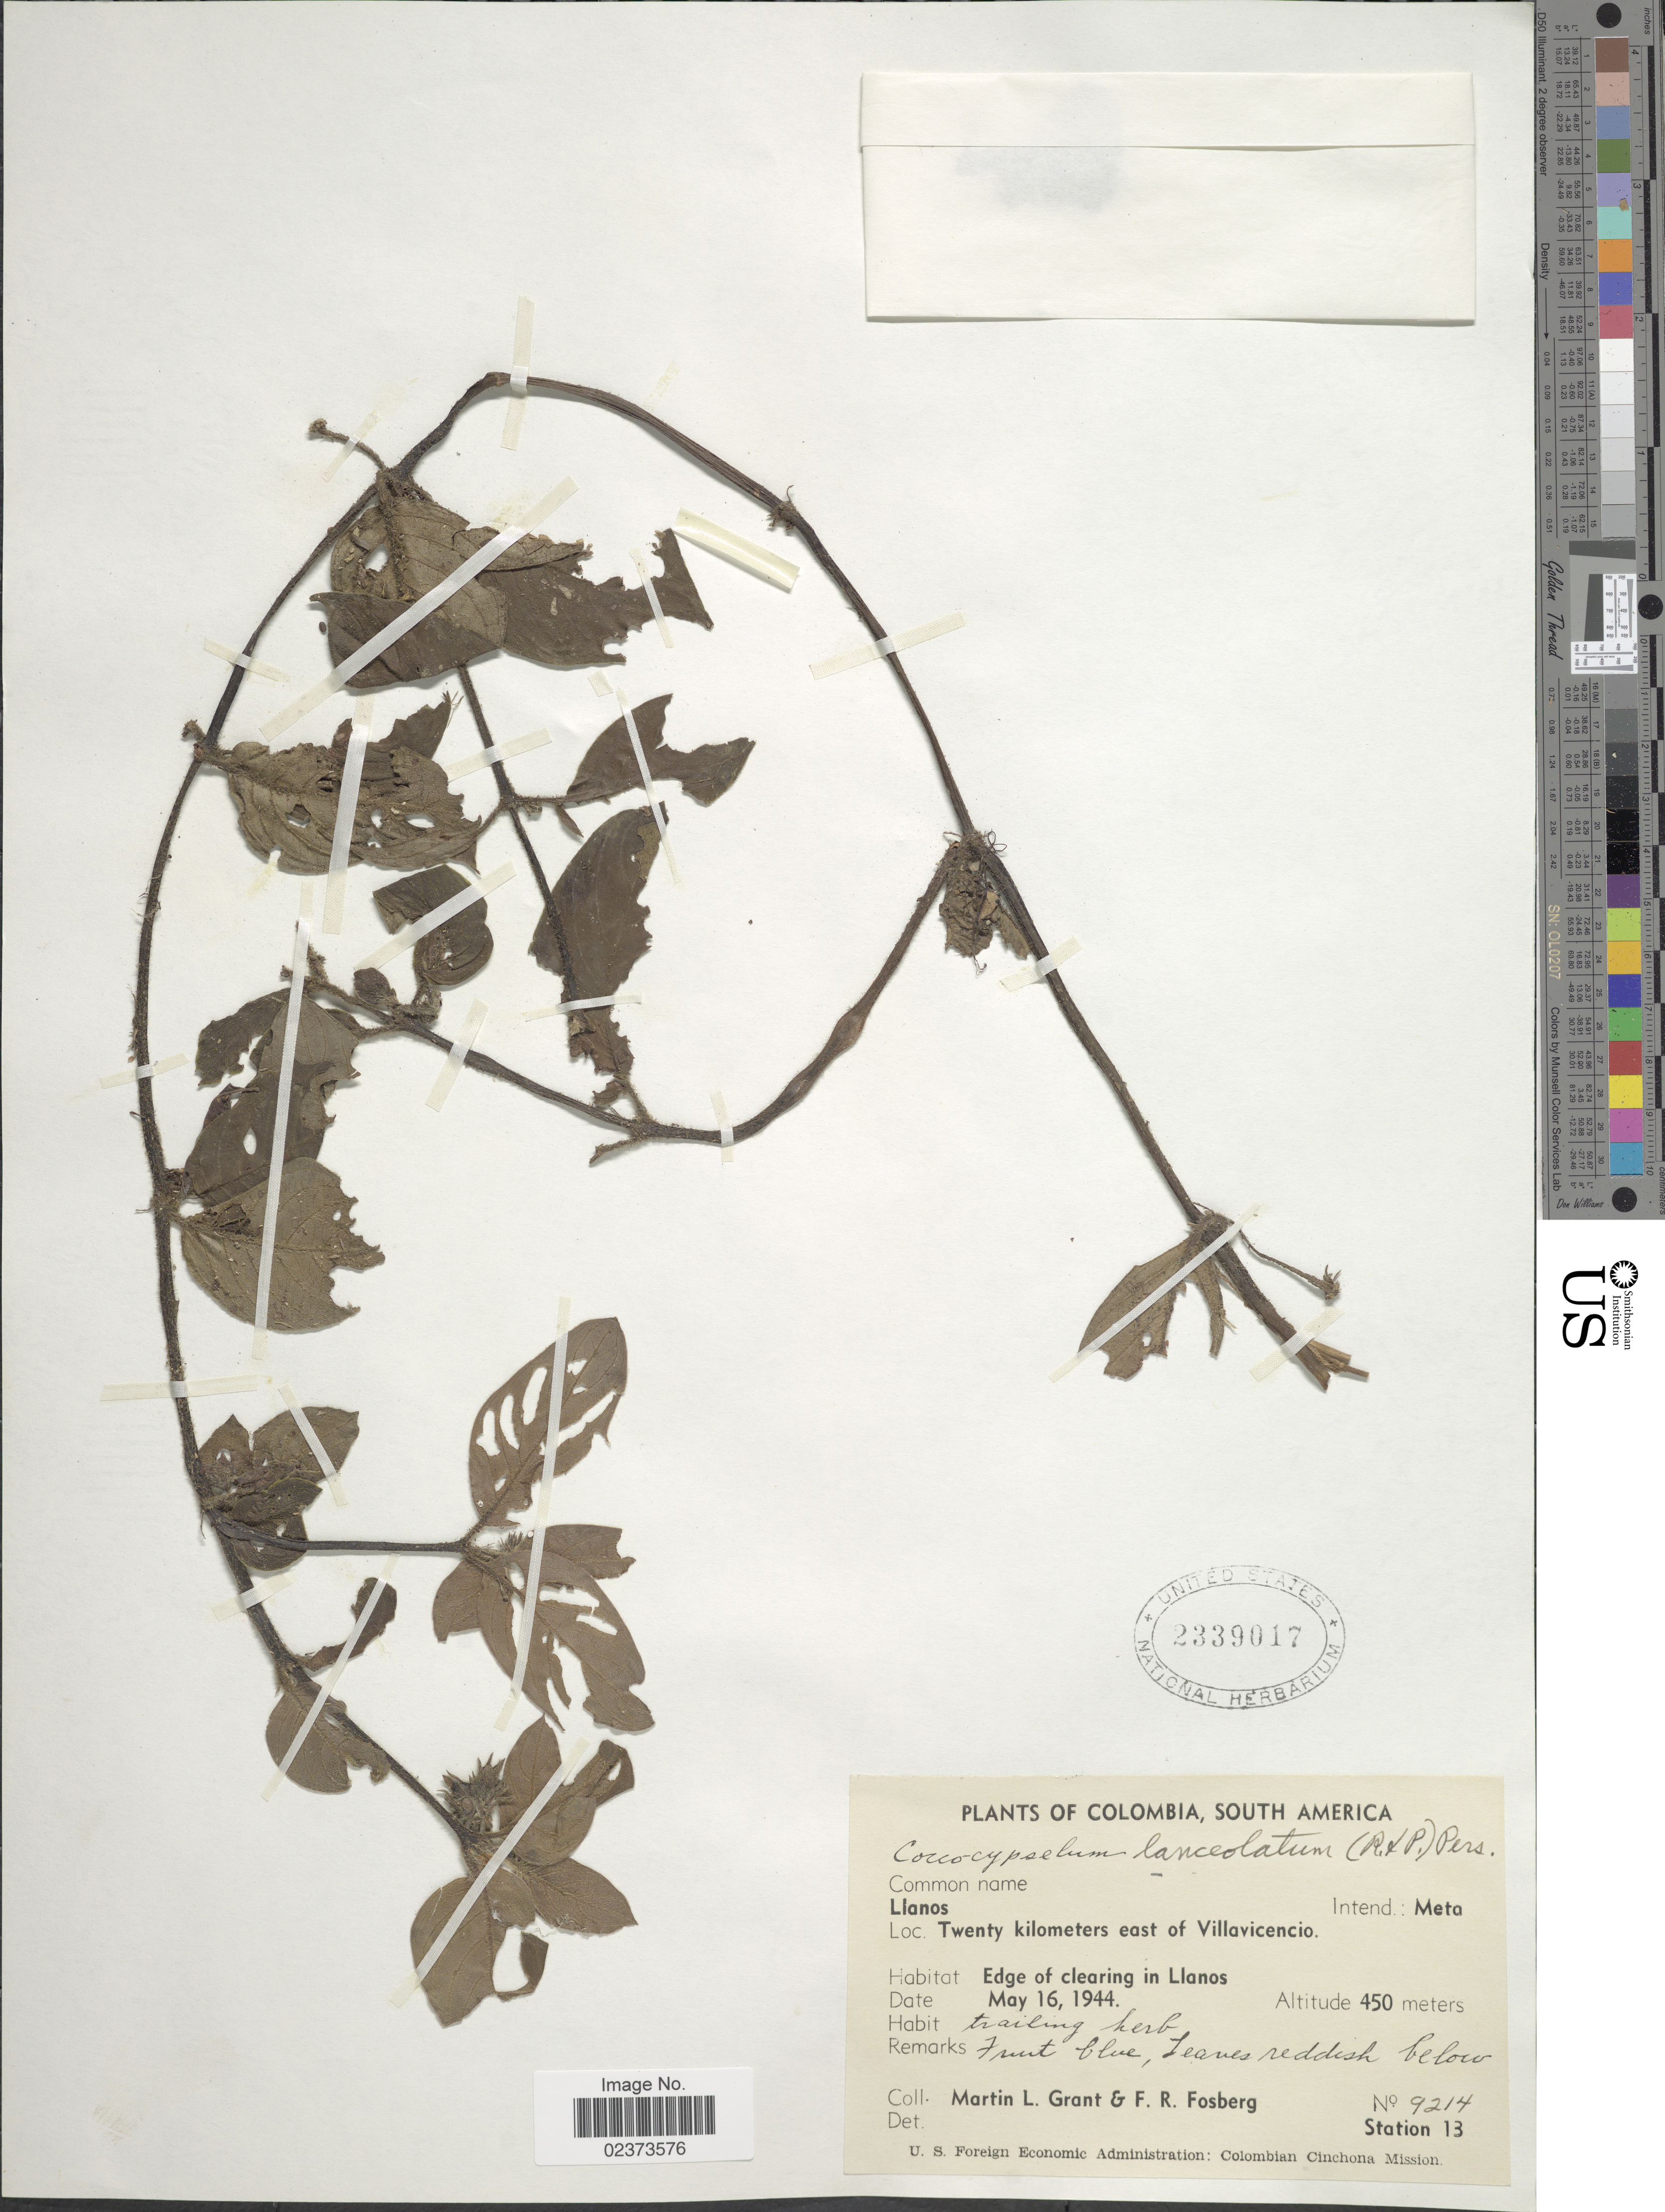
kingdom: Plantae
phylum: Tracheophyta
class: Magnoliopsida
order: Gentianales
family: Rubiaceae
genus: Coccocypselum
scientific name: Coccocypselum lanceolatum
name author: (Ruiz & Pav.) Pers.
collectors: M. L. Grant & F. R. Fosberg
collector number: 9214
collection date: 1944-05-16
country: Colombia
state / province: Meta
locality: Llanos, Intend: Meta, Twenty kilometers east of Villavicencio, Edge of clearing in Llanos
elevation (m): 450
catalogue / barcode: US 2339017